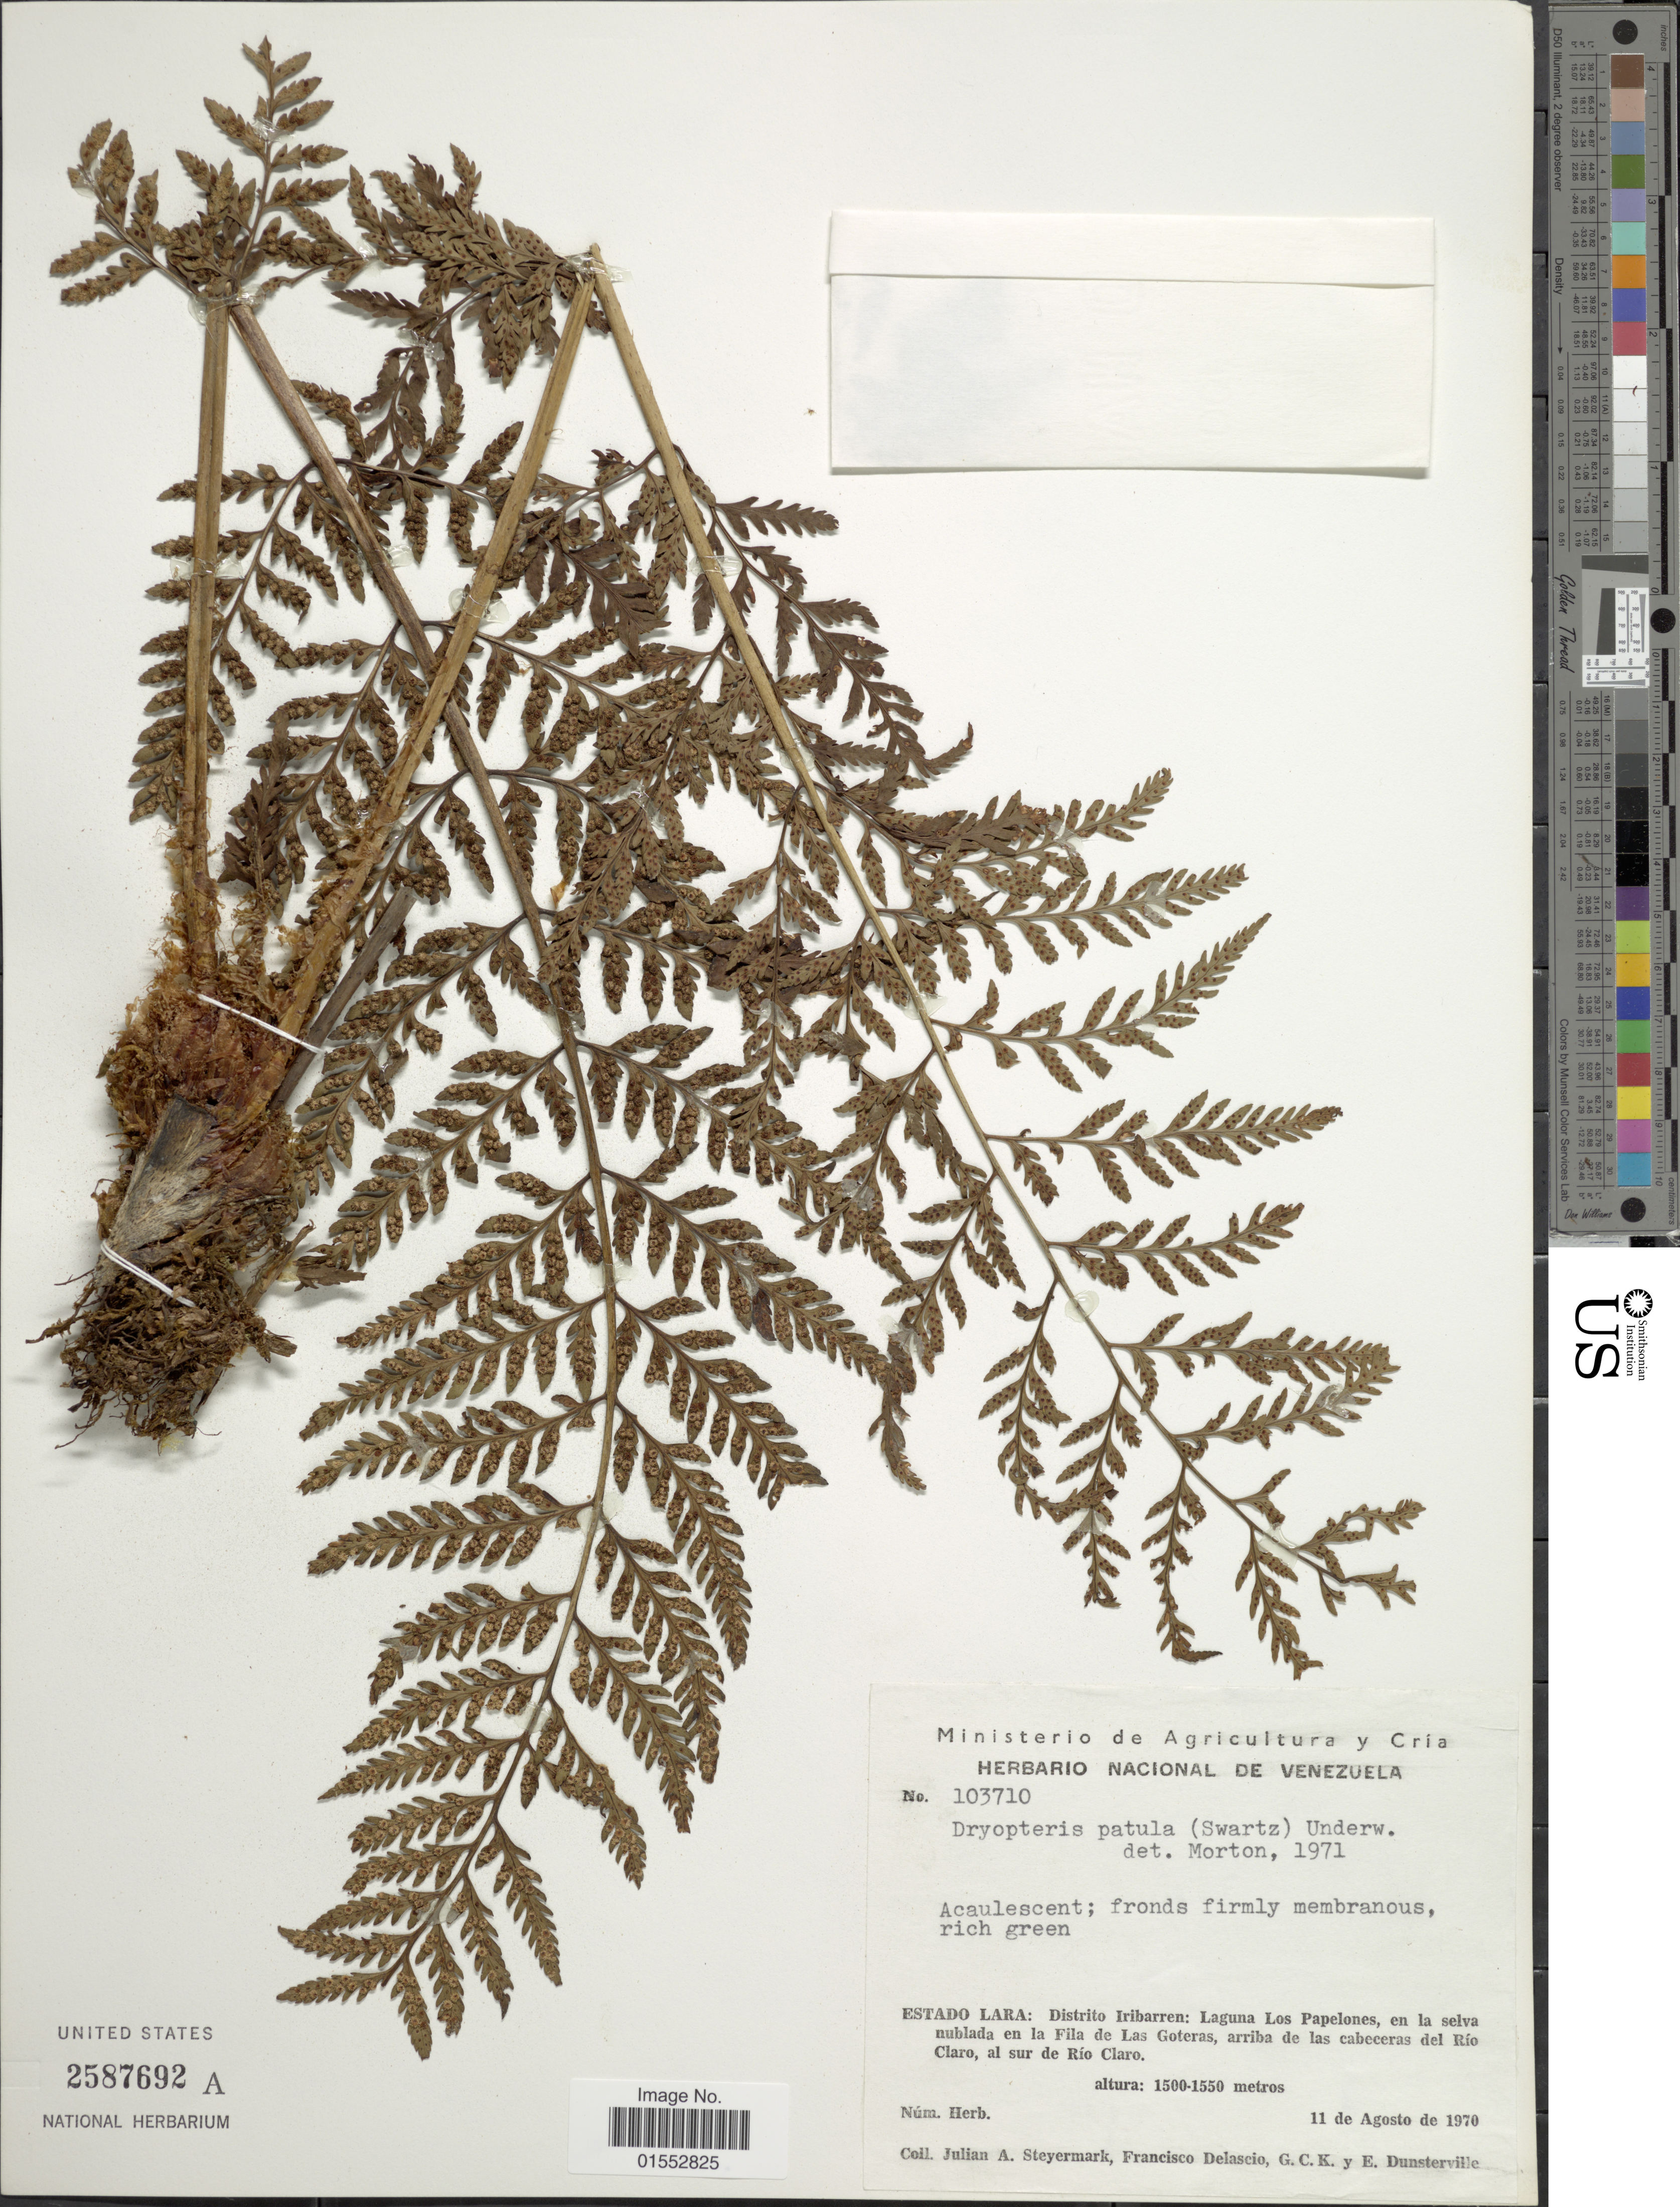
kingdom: Plantae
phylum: Tracheophyta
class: Polypodiopsida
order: Polypodiales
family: Dryopteridaceae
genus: Dryopteris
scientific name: Dryopteris patula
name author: (Sw.) Underw.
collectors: J. Steyermark, F. Delascio C., G. C. K. Dunsterville & E. Dunsterville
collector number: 103710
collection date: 1970-08-11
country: Venezuela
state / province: Lara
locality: Distrito Iribarren: Laguna Los Papelones, en la selva nublada en la Fila de Las Goteras, arriba de las cabeceras del Rio Claro, al sur de Río Claro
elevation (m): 1500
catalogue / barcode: US 2587692A